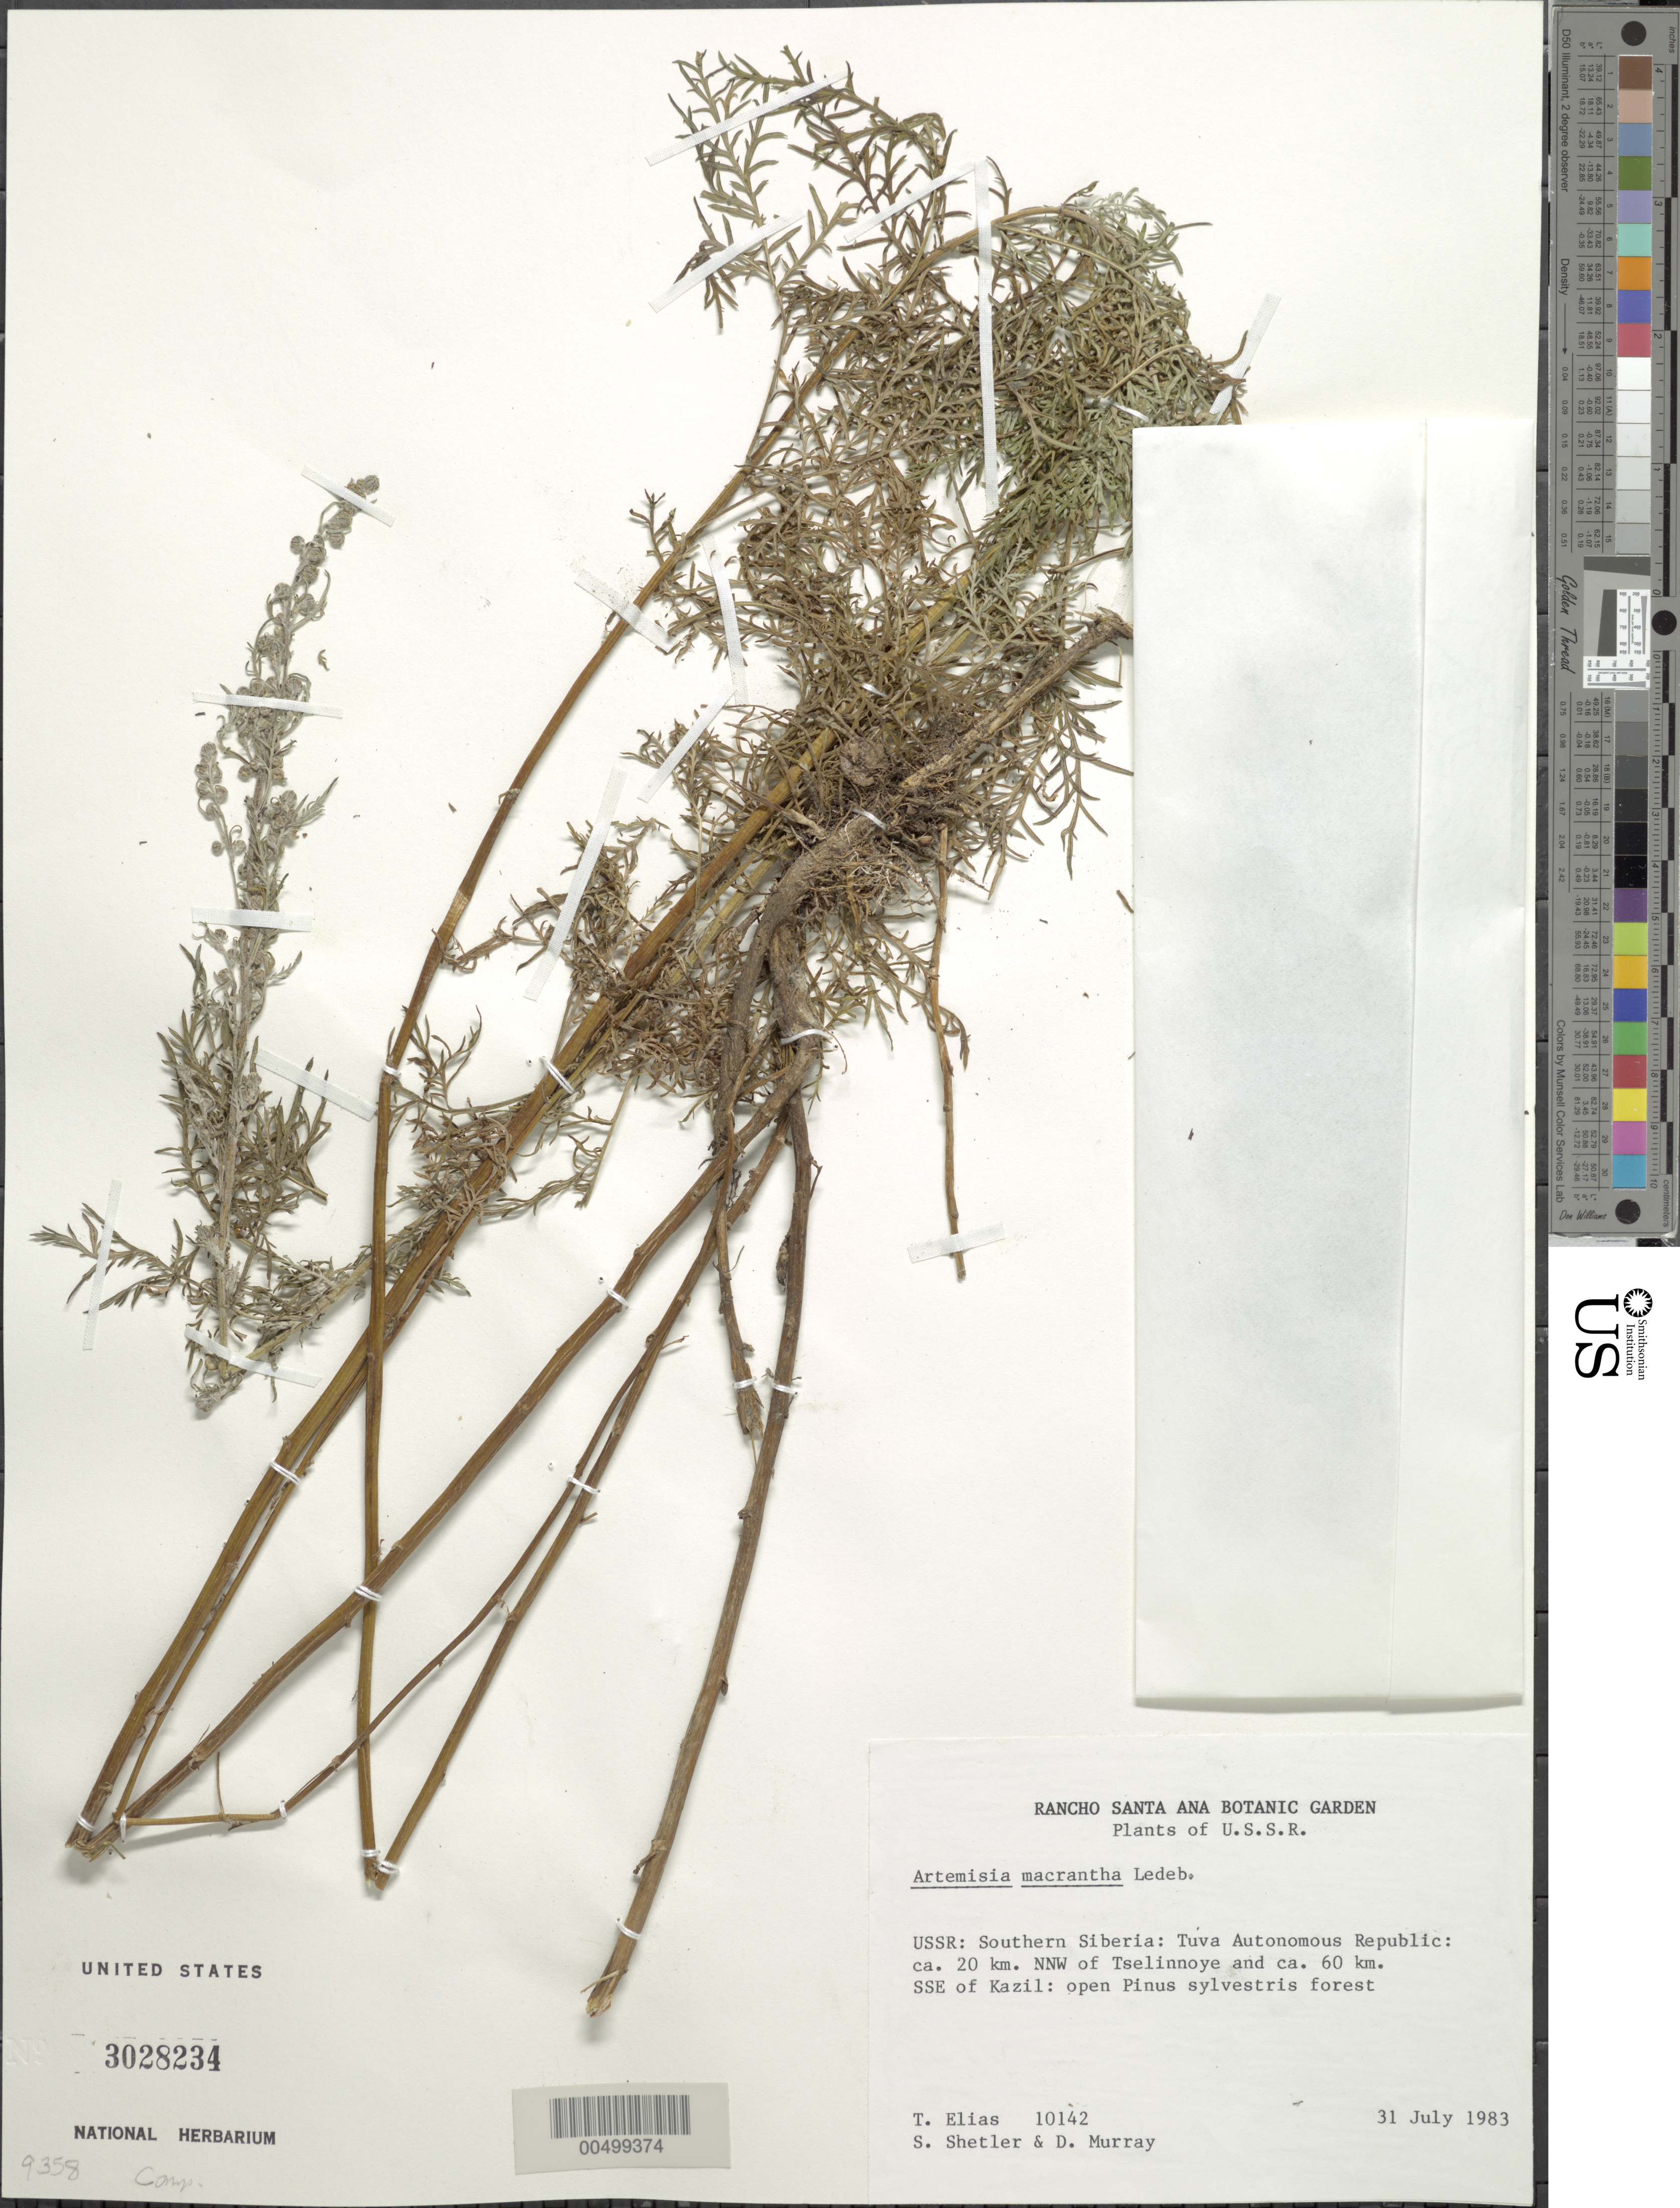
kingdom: Plantae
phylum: Tracheophyta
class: Magnoliopsida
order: Asterales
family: Asteraceae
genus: Artemisia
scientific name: Artemisia macrantha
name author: Ledeb.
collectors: T. Elias, S. Shetler & D. F. Murray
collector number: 10142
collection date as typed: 31 Jul 1983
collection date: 1983-07-31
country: Russian Federation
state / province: Tuva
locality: ca. 20 km NNW of Tselinnoye and ca. 60 km SSE of Kazil [Kyzyl]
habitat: open Pinus sylvestris forest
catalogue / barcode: US 3028234